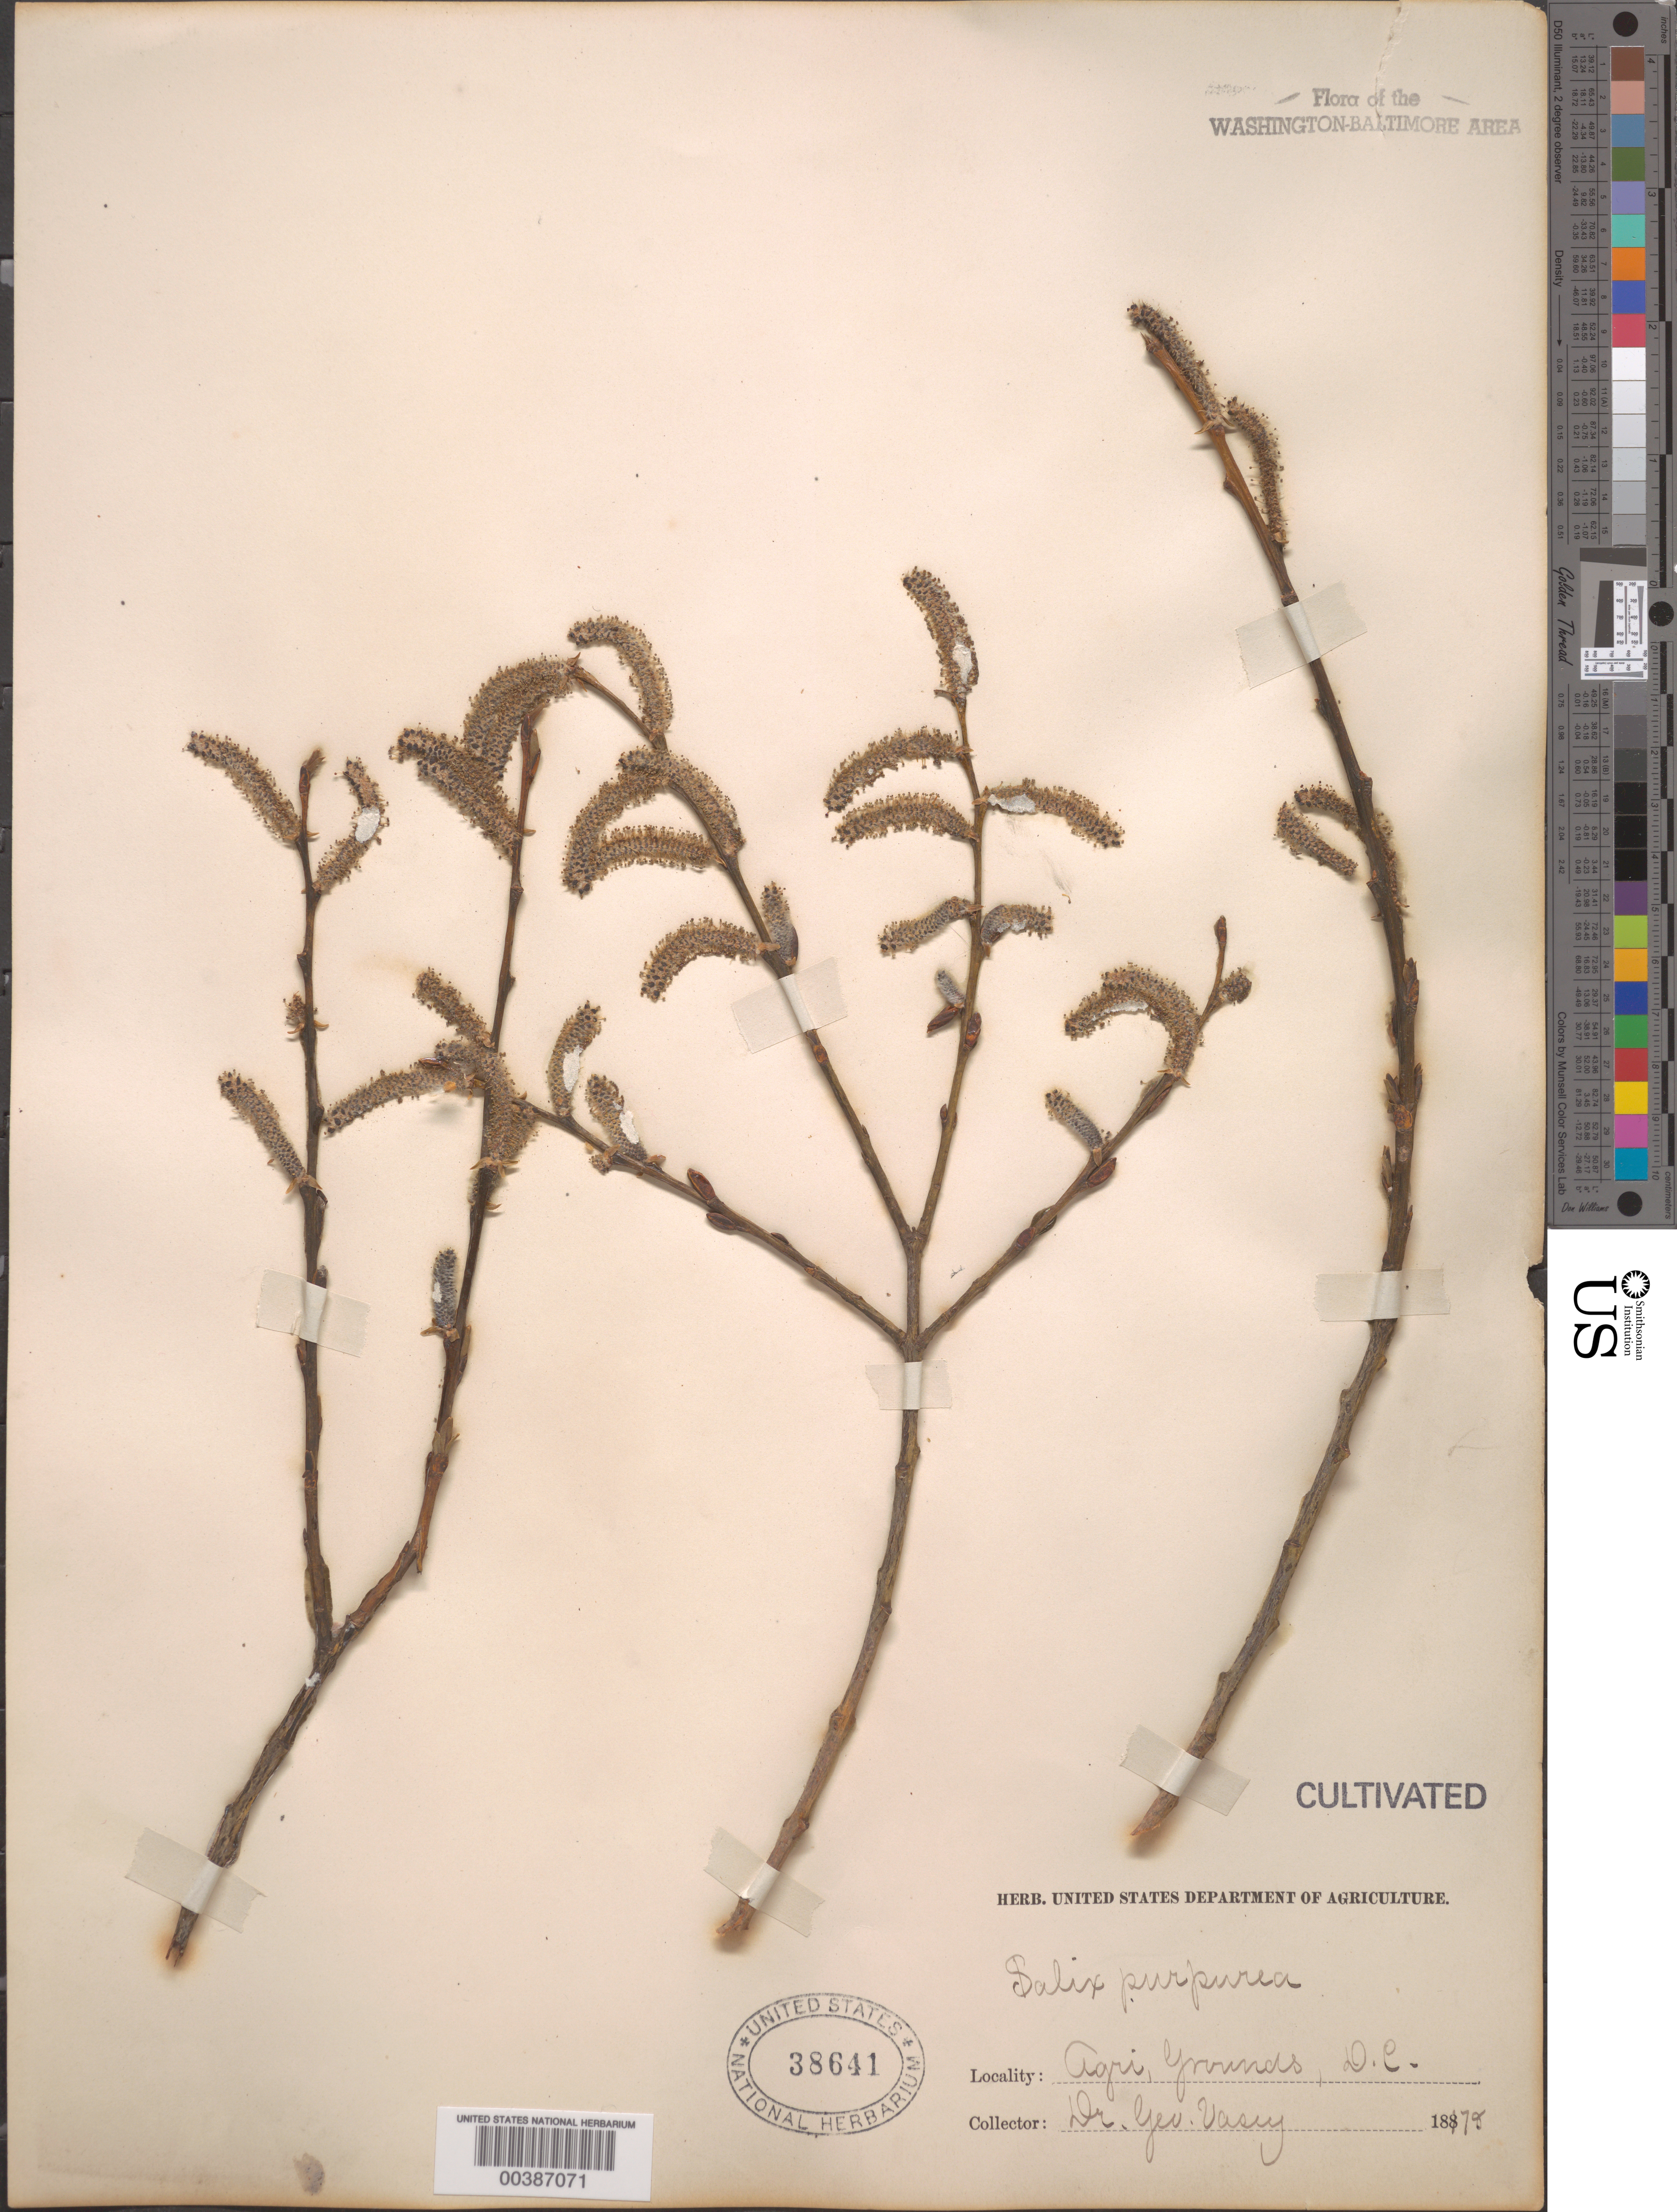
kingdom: Plantae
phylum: Tracheophyta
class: Magnoliopsida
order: Malpighiales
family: Salicaceae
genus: Salix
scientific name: Salix purpurea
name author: L.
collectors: G. Vasey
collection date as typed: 1878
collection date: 1878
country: United States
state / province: District of Columbia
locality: Agriculture grounds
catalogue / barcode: US 38641